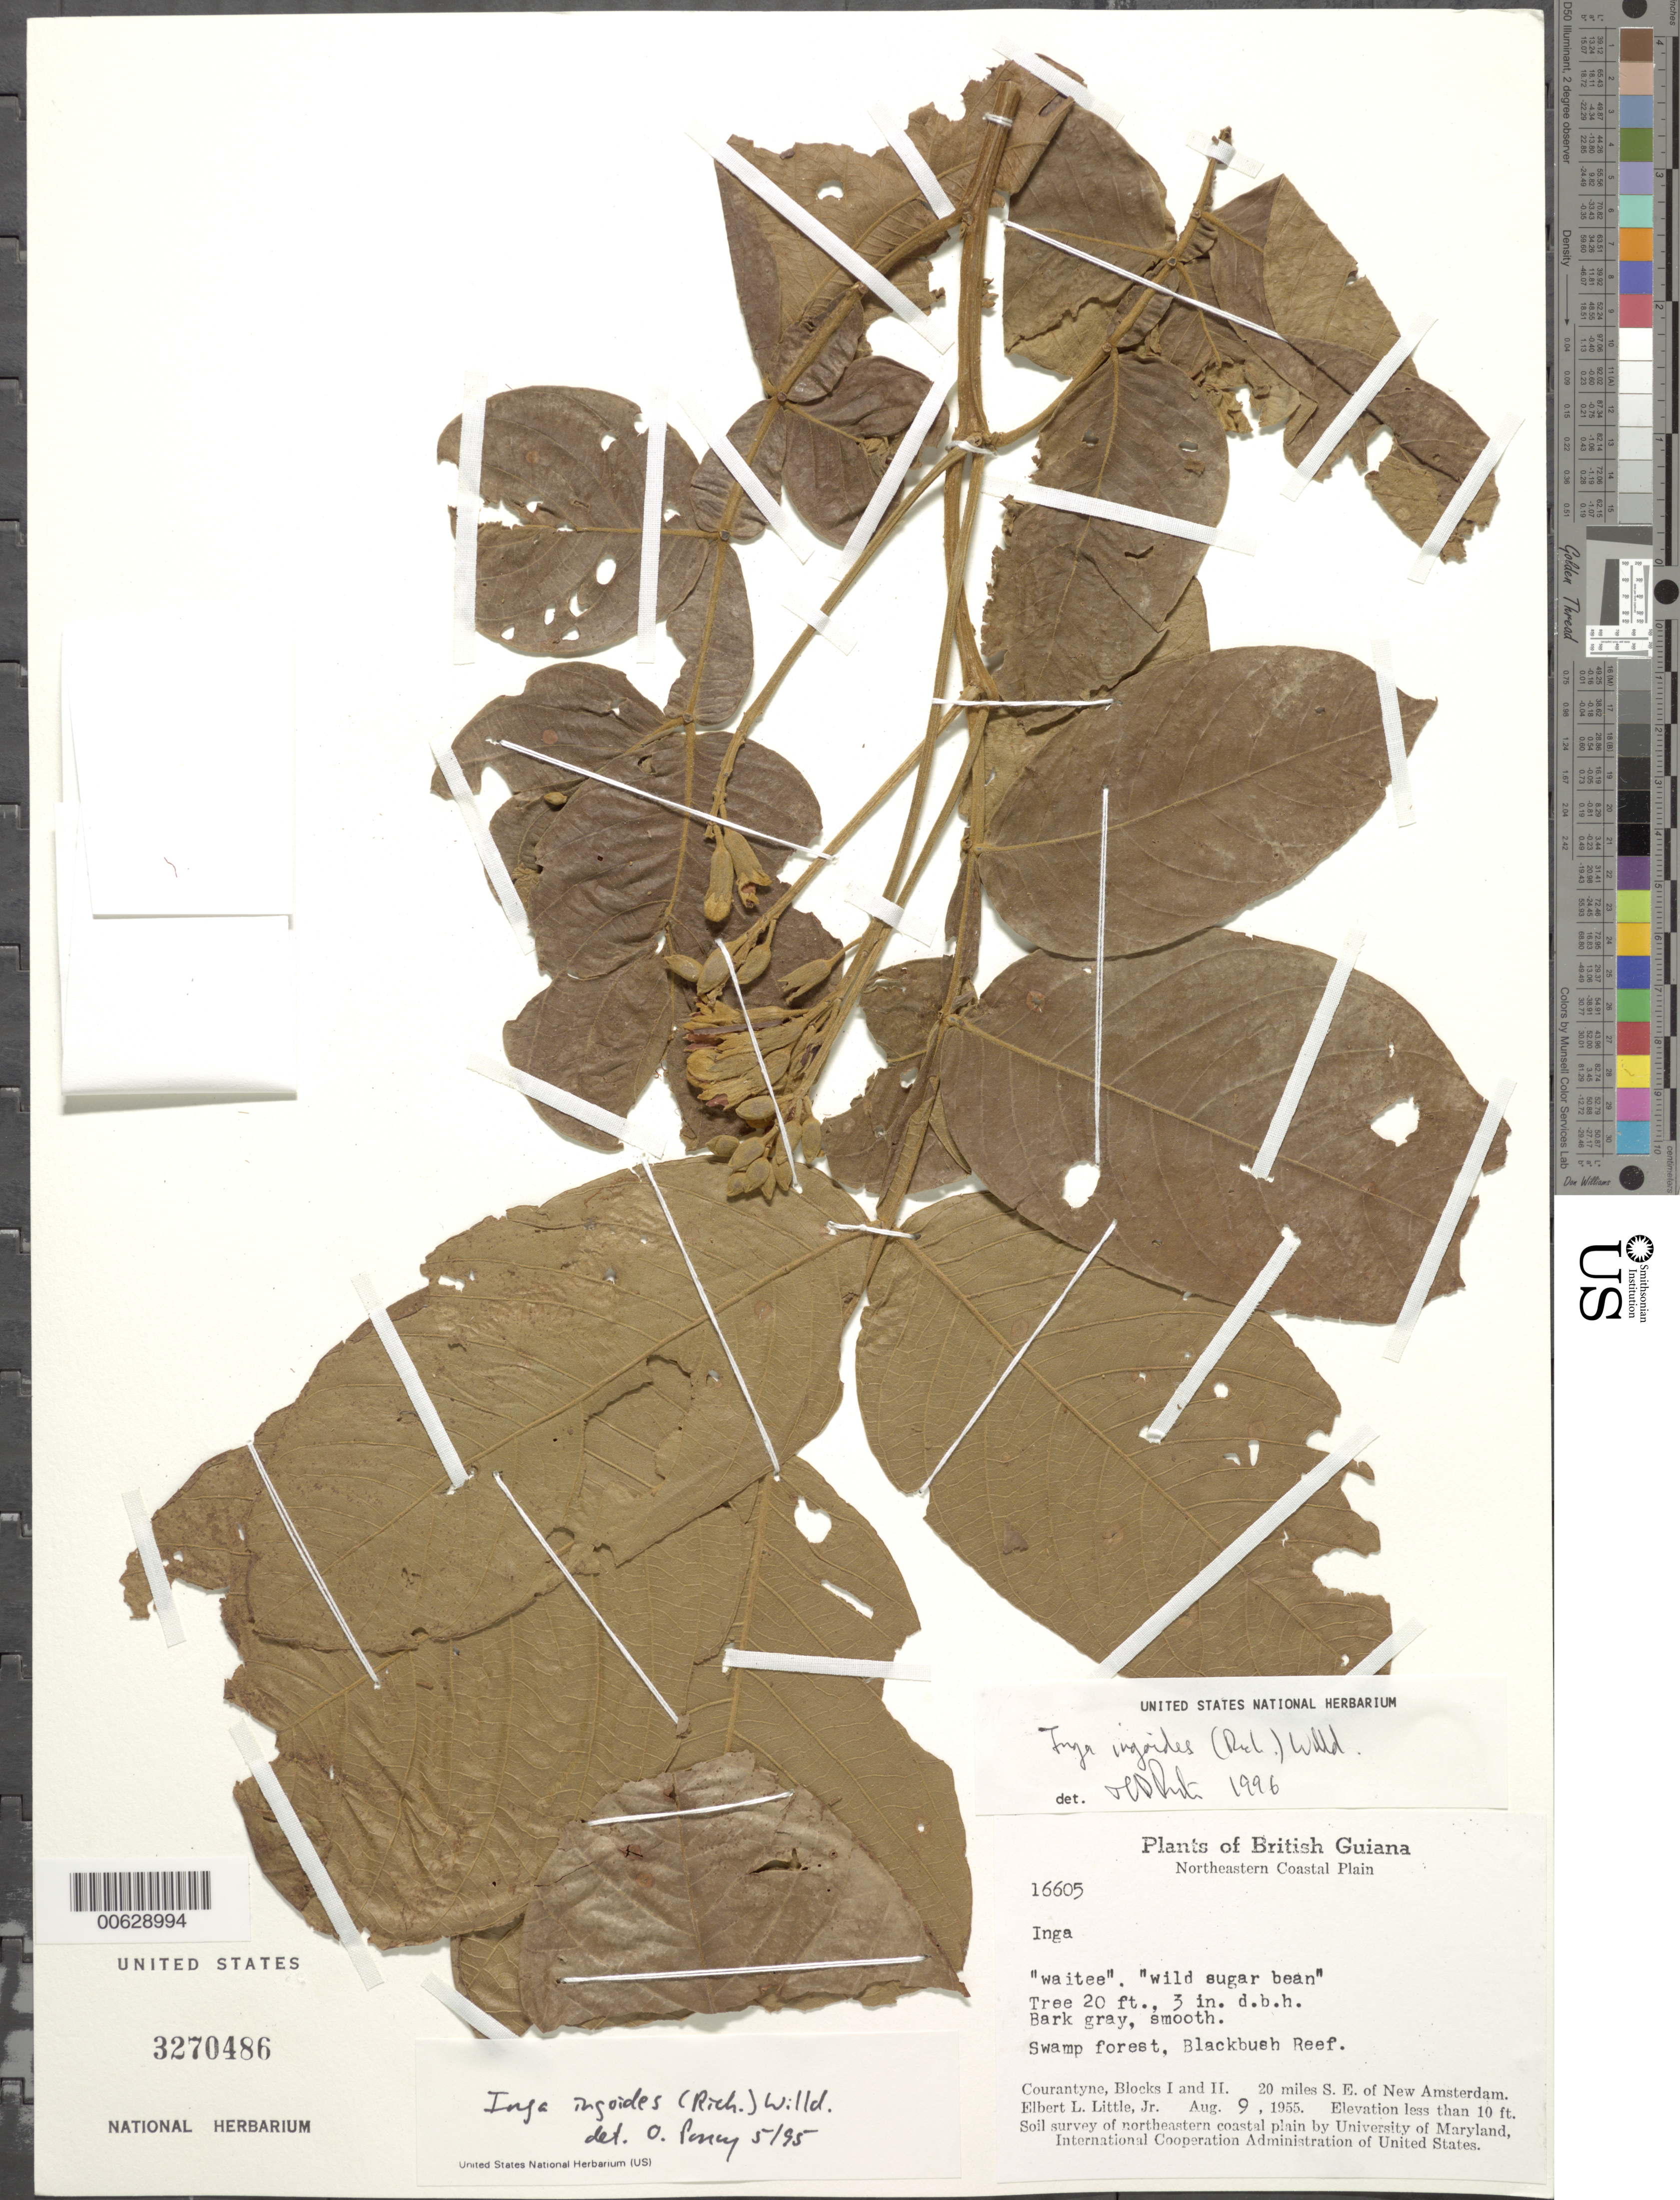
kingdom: Plantae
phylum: Tracheophyta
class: Magnoliopsida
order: Fabales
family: Fabaceae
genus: Inga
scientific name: Inga ingoides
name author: (Rich.) Willd.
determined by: Pennington, --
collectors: E. L. Little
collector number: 16605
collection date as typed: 9-Aug-55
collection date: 1955-08-09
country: Guyana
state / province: E. Berbice-Corentyne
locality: Courantyne, Blocks I & II. 20 mi. SE of New Amsterdam, Blackbush Reef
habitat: Swamp forest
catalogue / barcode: US 3270486